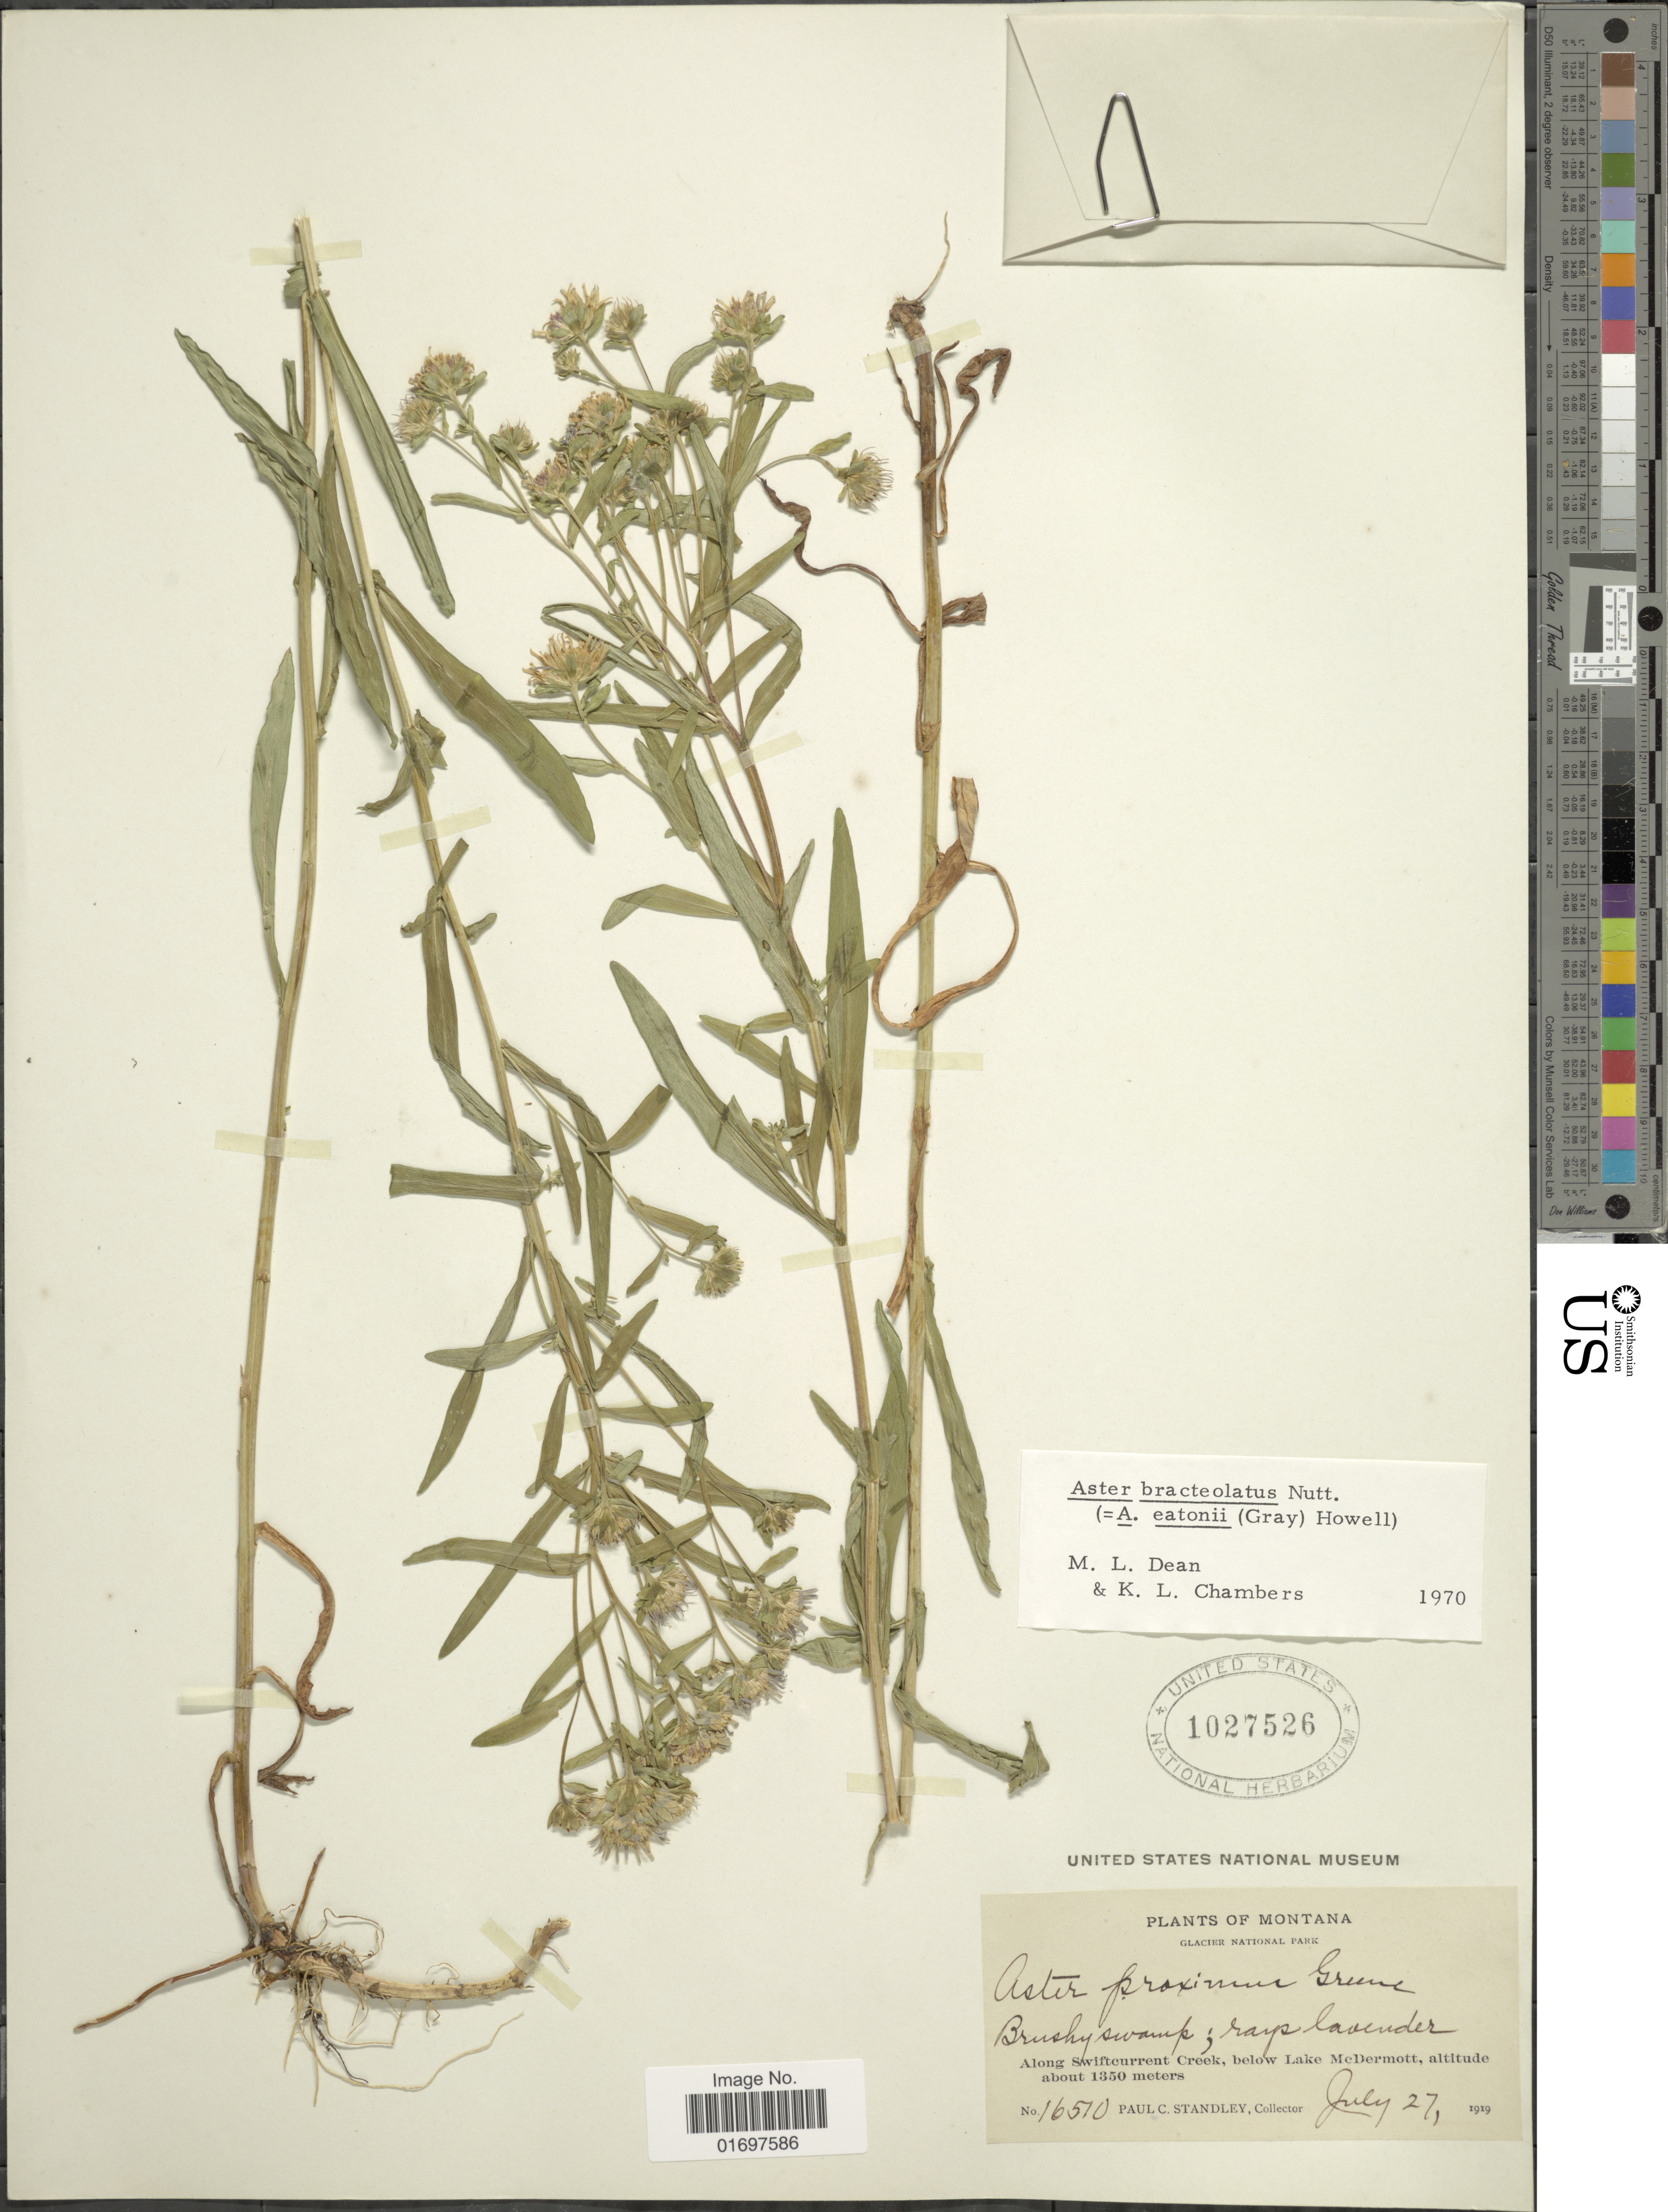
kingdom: Plantae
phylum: Tracheophyta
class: Magnoliopsida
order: Asterales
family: Asteraceae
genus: Symphyotrichum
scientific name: Symphyotrichum bracteolatum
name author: (Nutt.) G.L. Nesom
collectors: P. C. Standley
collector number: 16510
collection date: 1919-07-27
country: United States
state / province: Montana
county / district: Glacier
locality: Glacier National Park. Along Swiftcurrent Creek, below Lake McDermott.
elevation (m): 1350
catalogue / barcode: US 1027526